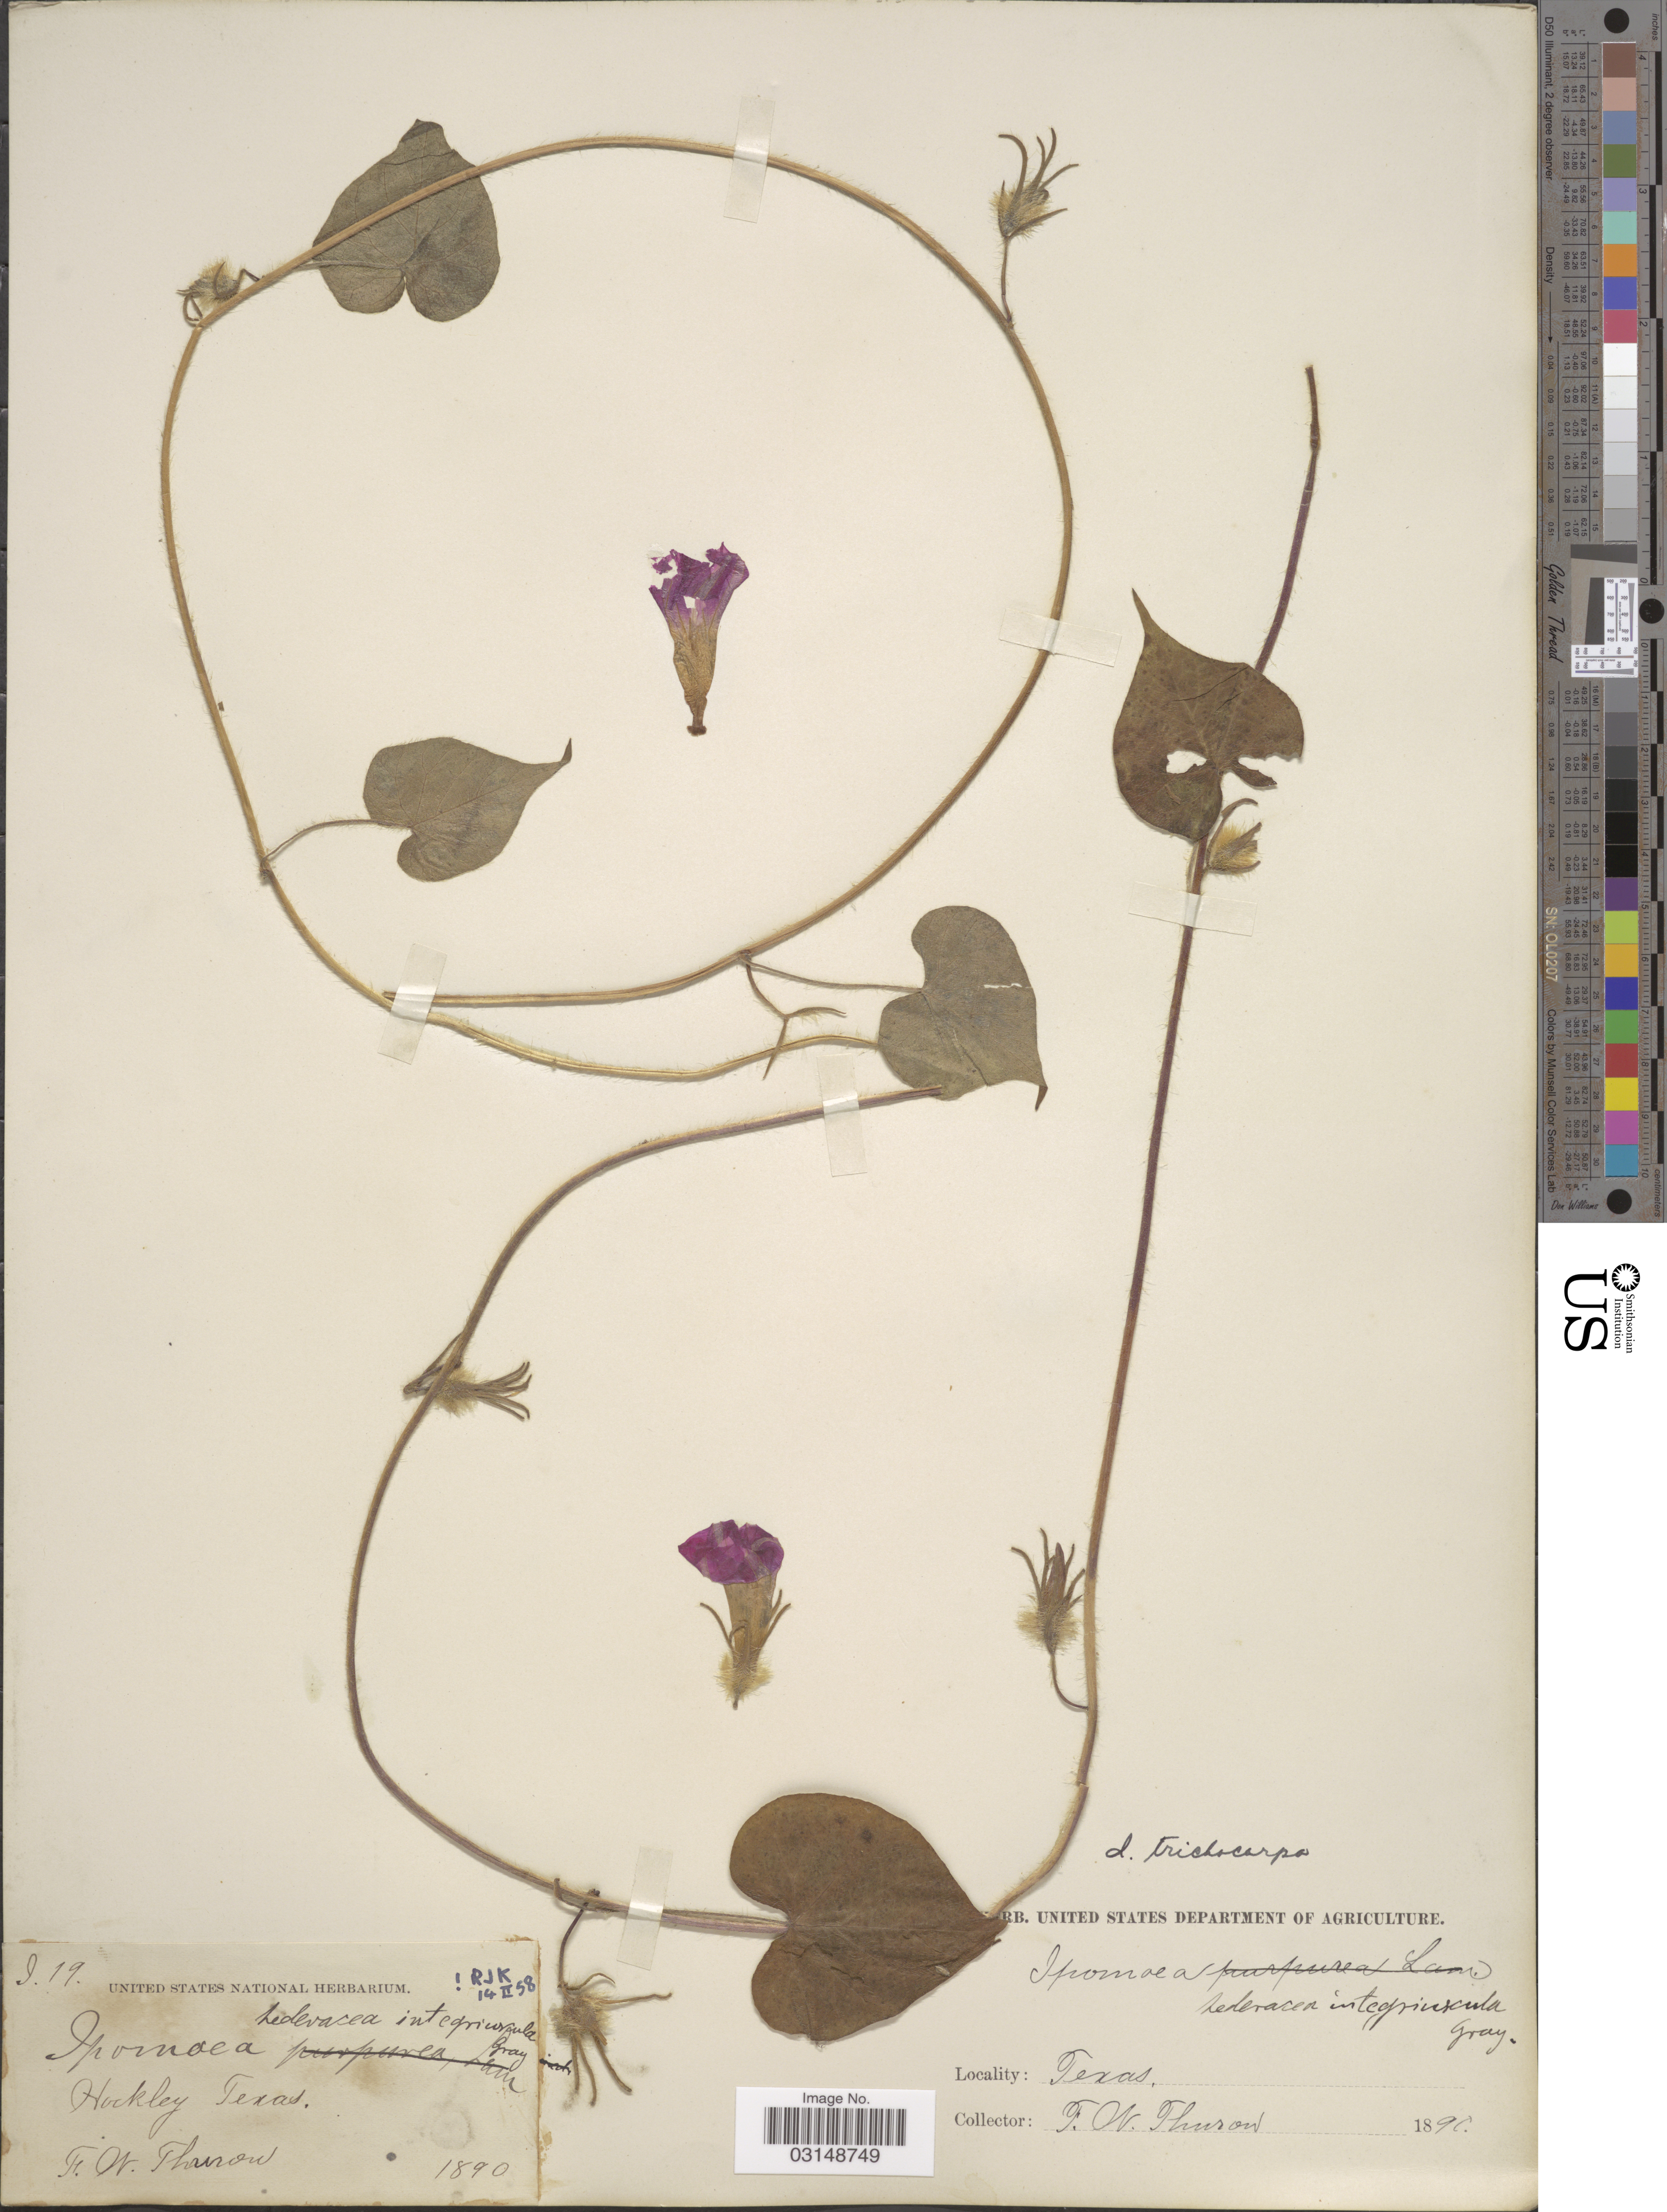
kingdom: Plantae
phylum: Tracheophyta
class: Magnoliopsida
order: Solanales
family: Convolvulaceae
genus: Ipomoea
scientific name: Ipomoea hederacea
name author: Jacq.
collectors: F. W. Thurow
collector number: I19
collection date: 1890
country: United States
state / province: Texas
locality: Hockley.